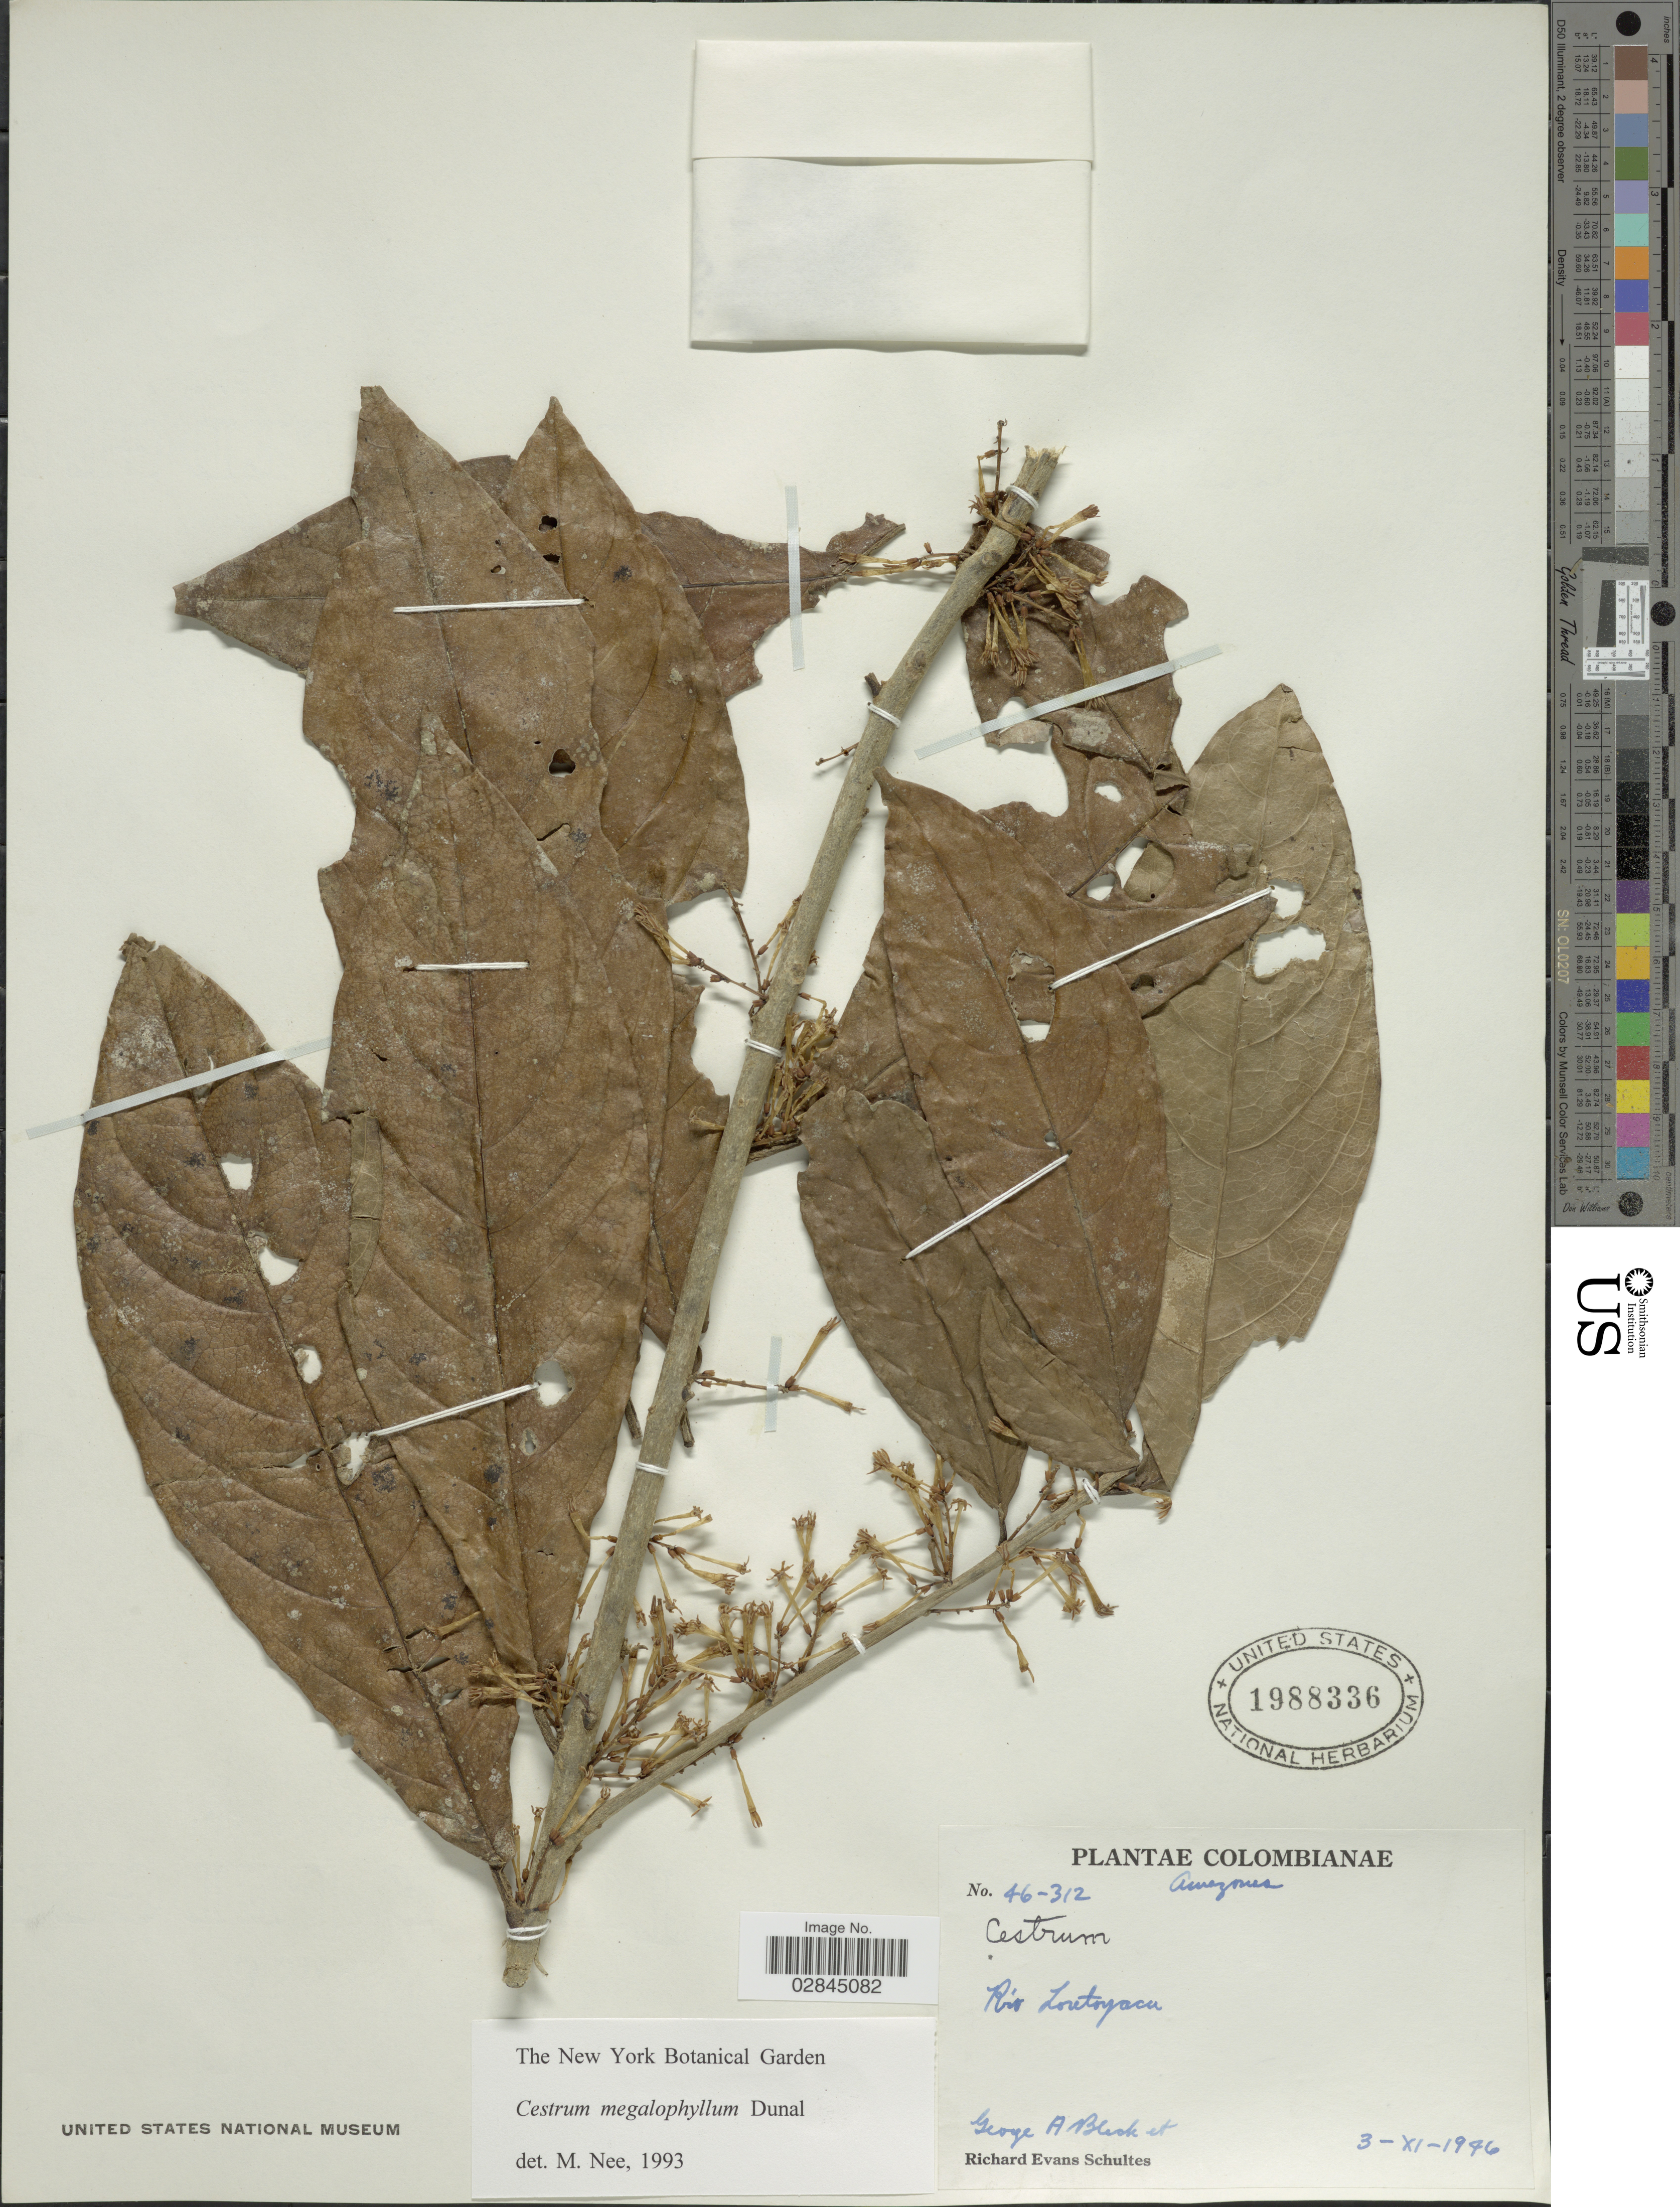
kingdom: Plantae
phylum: Tracheophyta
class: Magnoliopsida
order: Solanales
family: Solanaceae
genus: Cestrum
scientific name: Cestrum schlechtendahlii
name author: G. Don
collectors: G. A. Black & R. E. Schultes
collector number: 46-312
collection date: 1946-11-03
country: Colombia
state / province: Amazônas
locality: Rio Loretoyacu.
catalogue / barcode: US 1988336